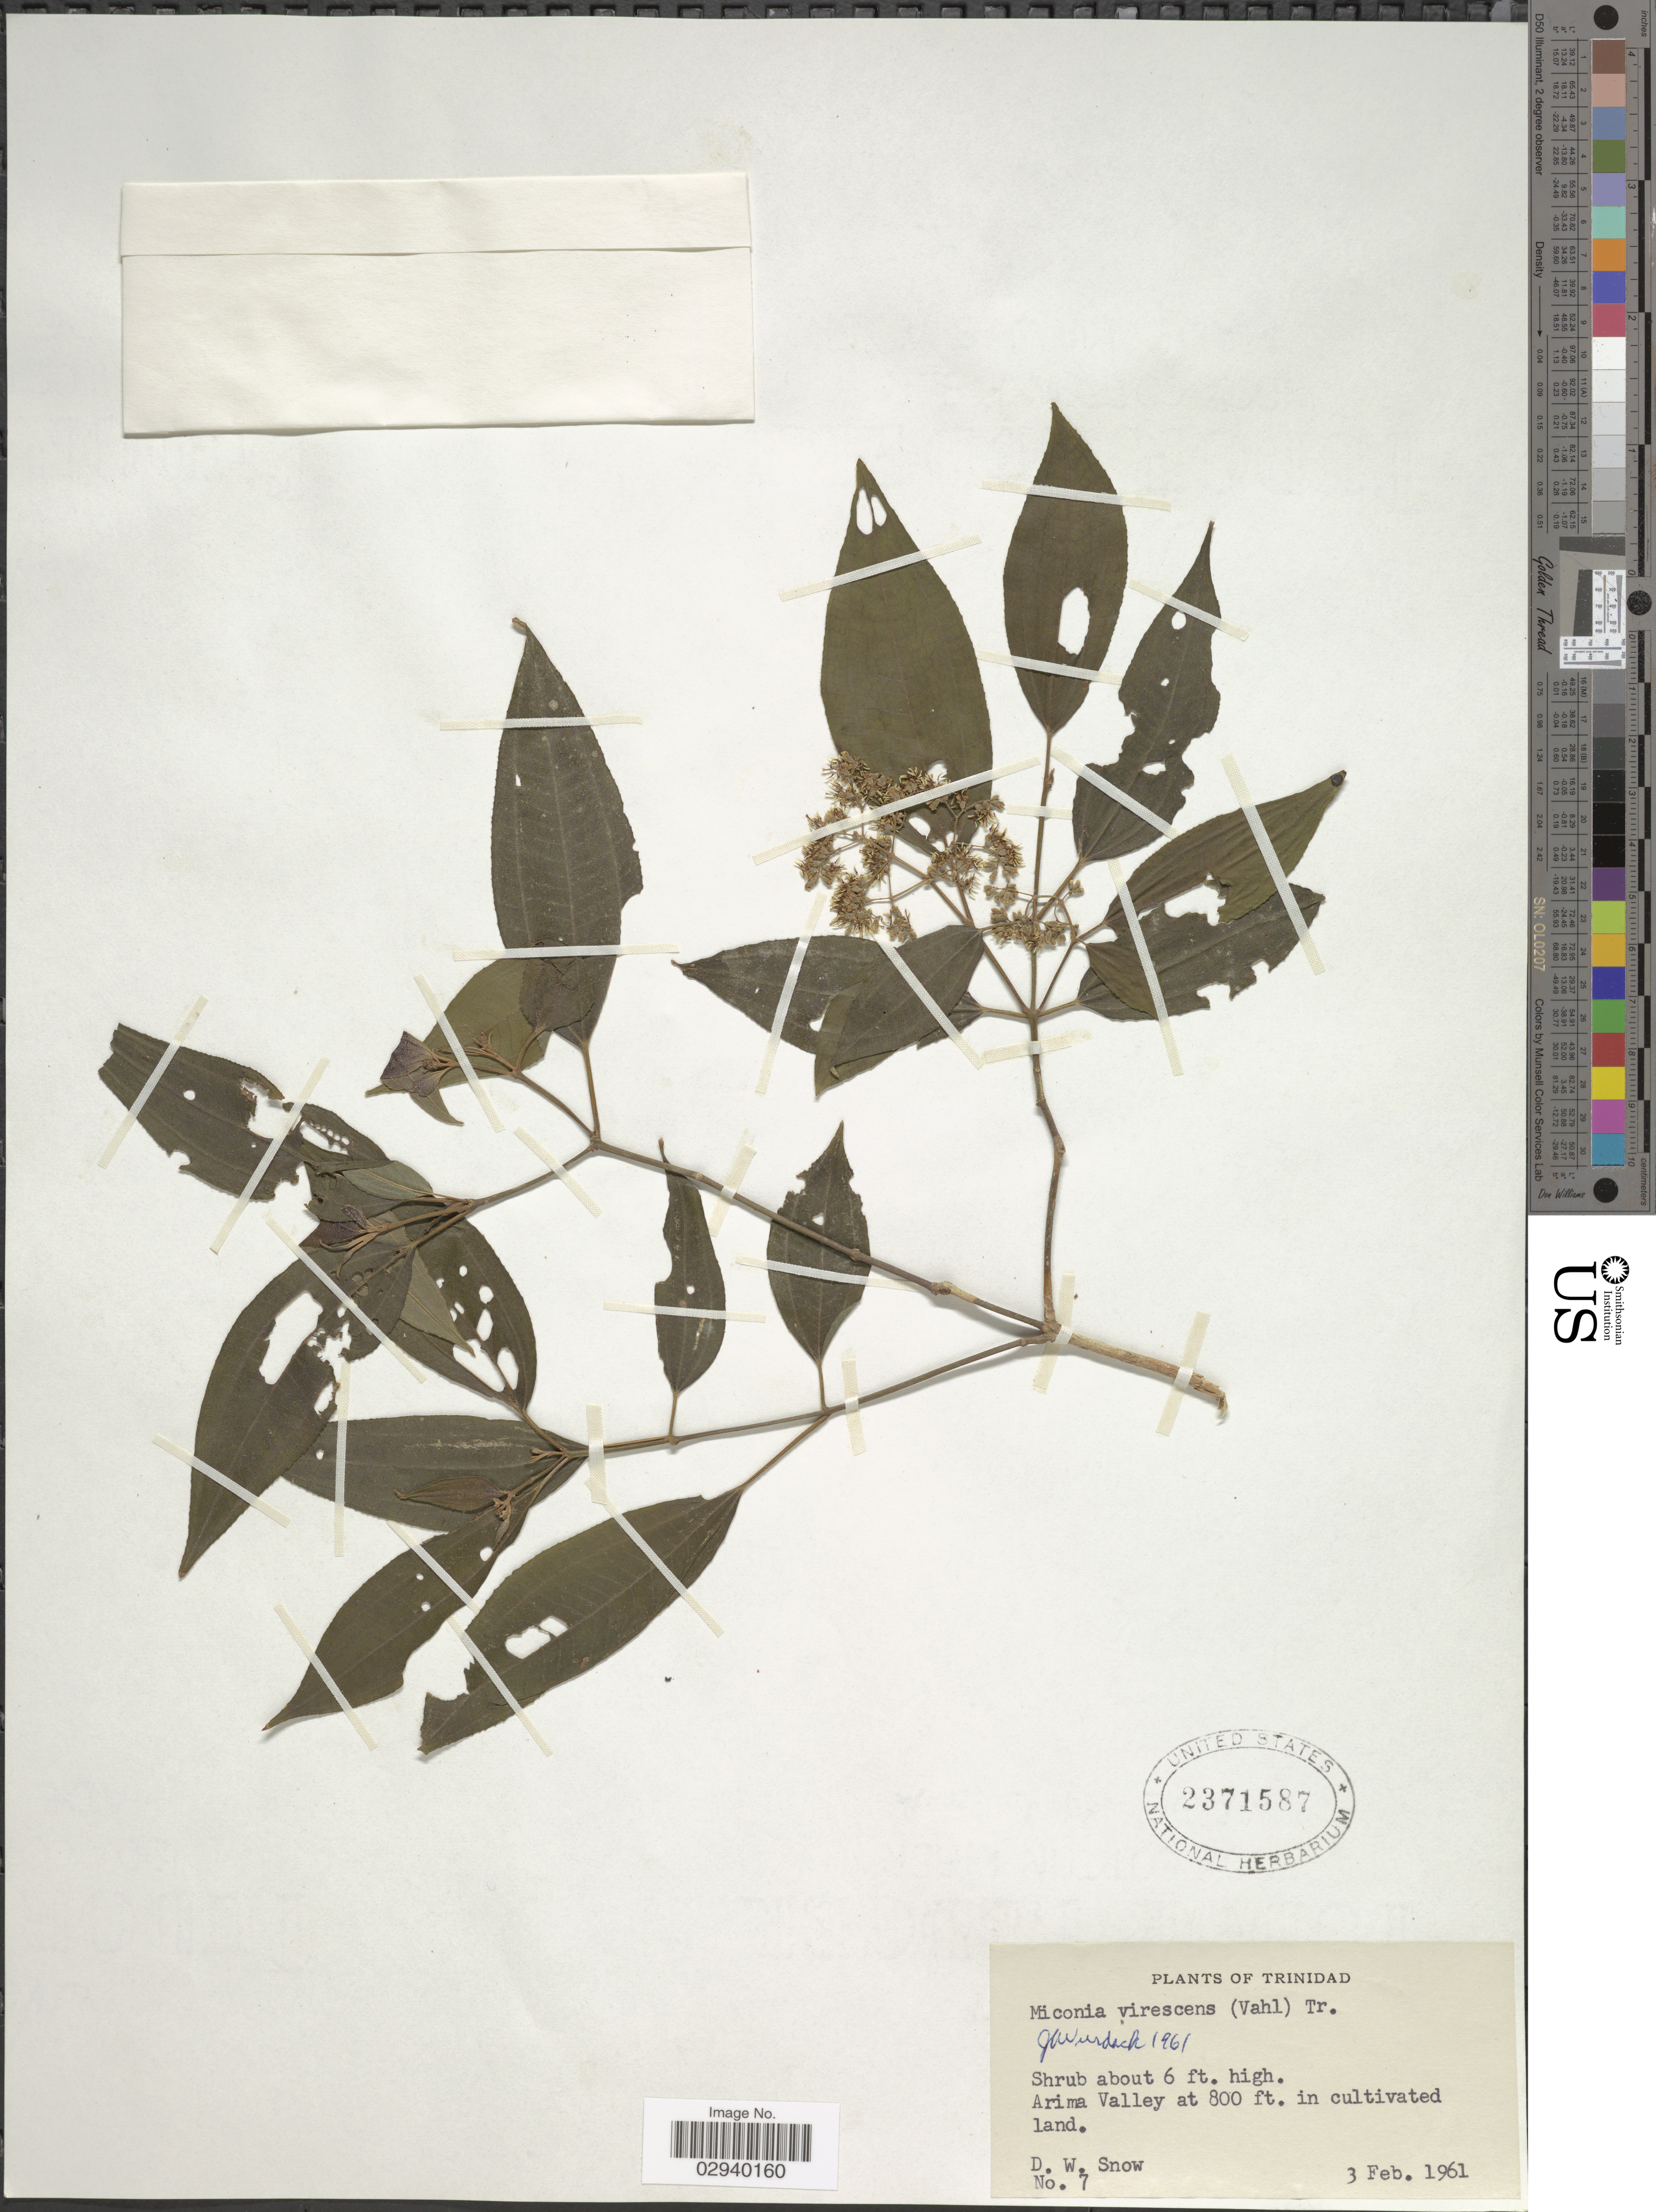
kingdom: Plantae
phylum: Tracheophyta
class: Magnoliopsida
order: Myrtales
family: Melastomataceae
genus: Miconia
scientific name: Miconia laevigata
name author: (L.) D. Don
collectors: D. Snow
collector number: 7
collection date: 1961-02-03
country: Trinidad and Tobago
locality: Trinidad. Arima Valley.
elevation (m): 244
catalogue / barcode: US 2371587